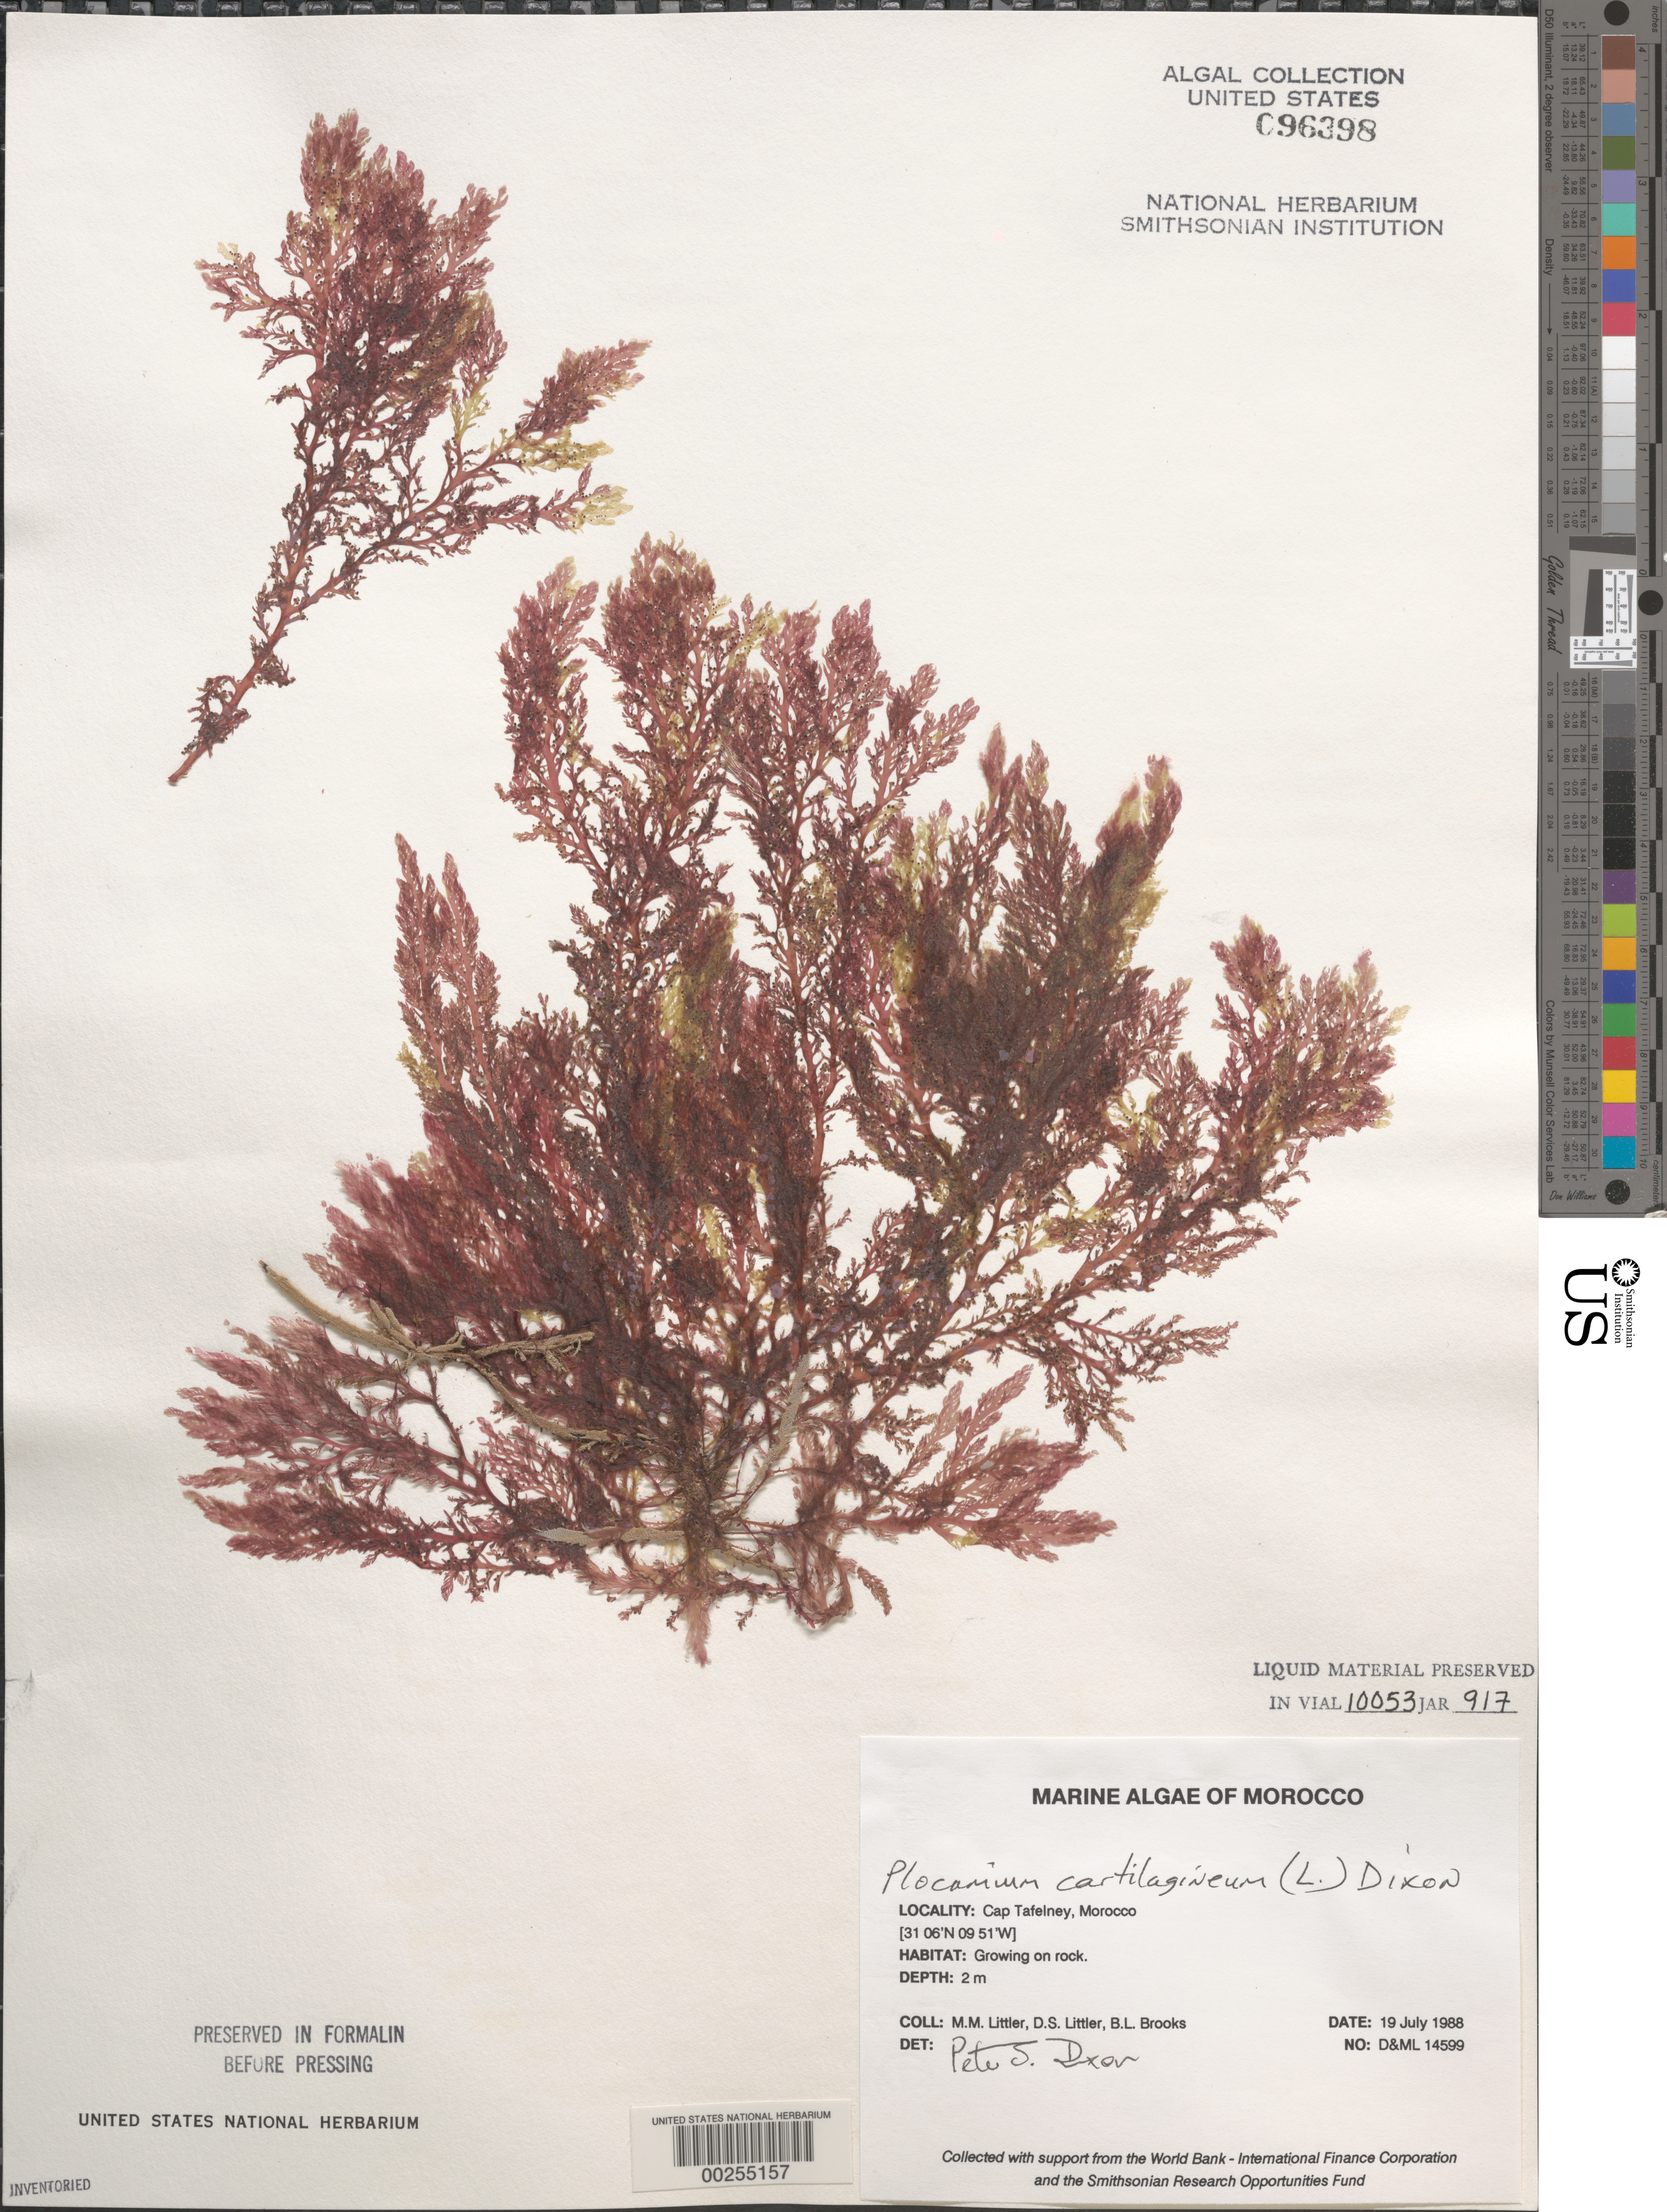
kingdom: Plantae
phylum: Rhodophyta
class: Florideophyceae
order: Plocamiales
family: Plocamiaceae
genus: Plocamium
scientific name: Plocamium cartilagineum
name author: (L.) P.S. Dixon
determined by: Dixon, P. S.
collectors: M. M. Littler, D. S. Littler & B. Brooks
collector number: D&ML 14599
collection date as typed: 19 Jul 1988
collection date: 1988-07-19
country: Morocco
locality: Cap Tafelney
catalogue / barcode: US 96398